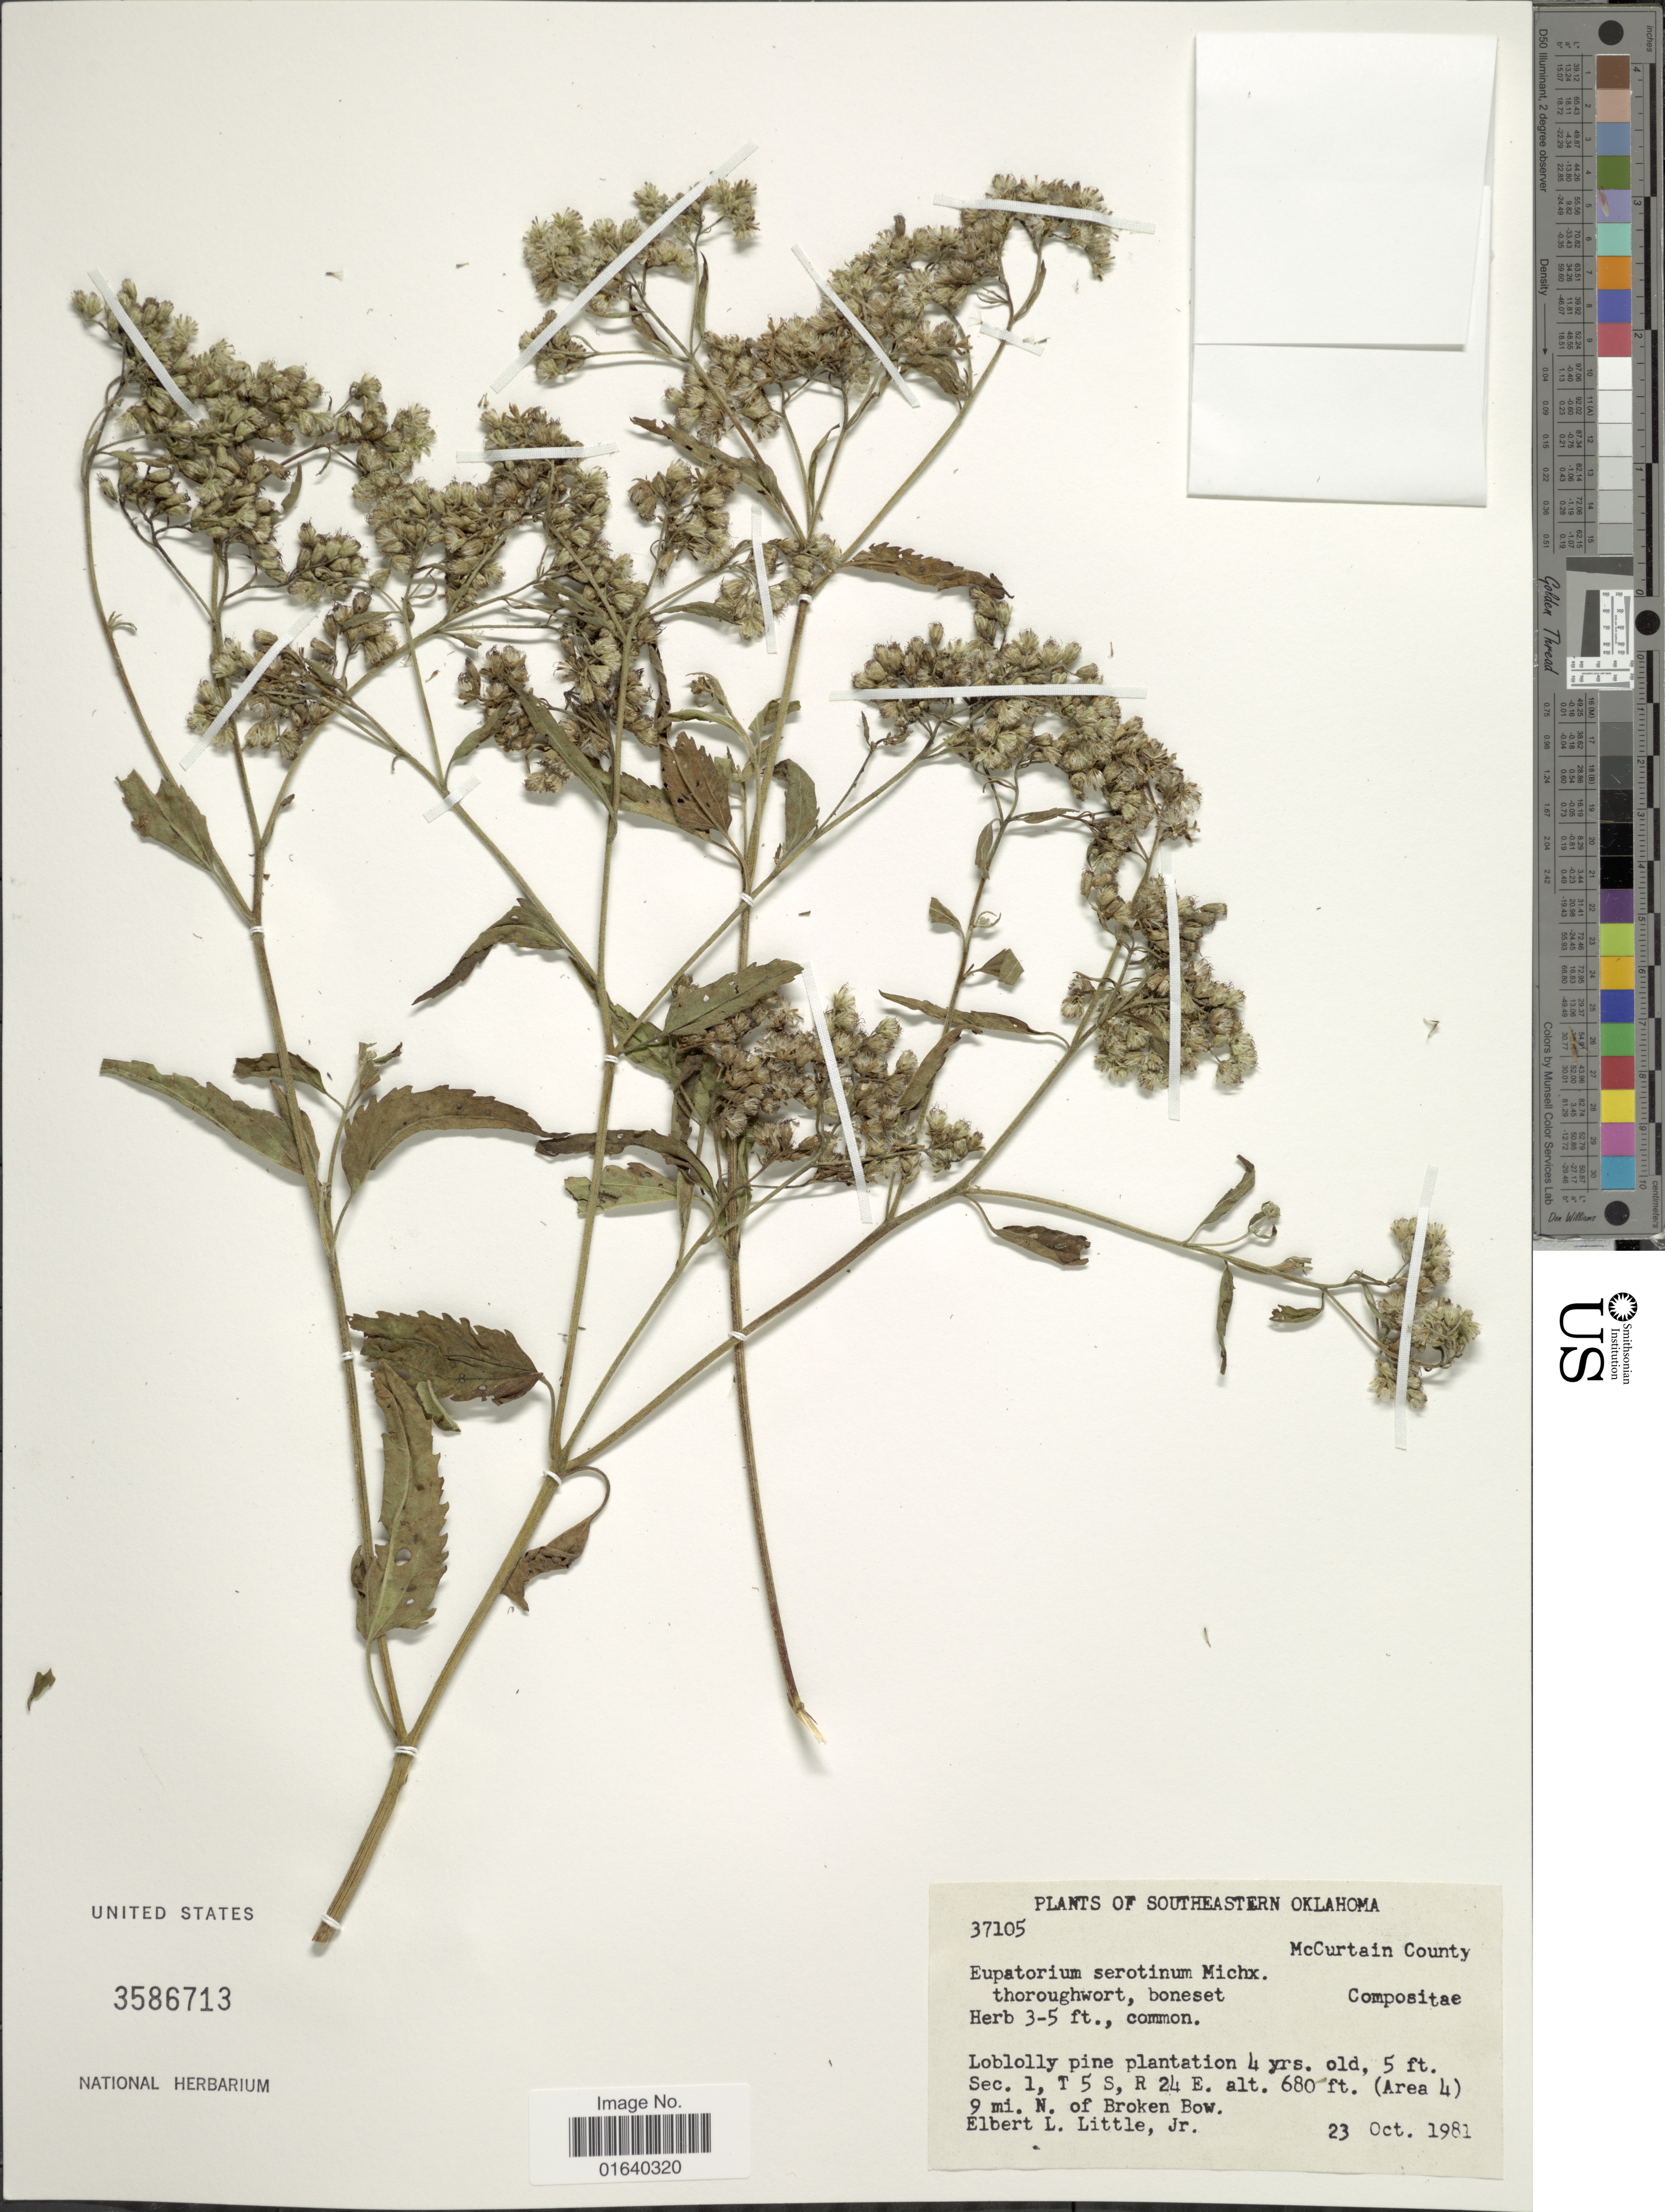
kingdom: Plantae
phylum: Tracheophyta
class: Magnoliopsida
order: Asterales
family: Asteraceae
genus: Eupatorium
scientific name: Eupatorium serotinum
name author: Michx.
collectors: E. L. Little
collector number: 37105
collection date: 1981-10-23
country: United States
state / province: Oklahoma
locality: Southeastern Oklahoma, Sec. 1, T 5 S, R 24 E (Area 4) McCurtain County, 9 mi. N. of Broken Bow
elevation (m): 207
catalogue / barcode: US 3586713